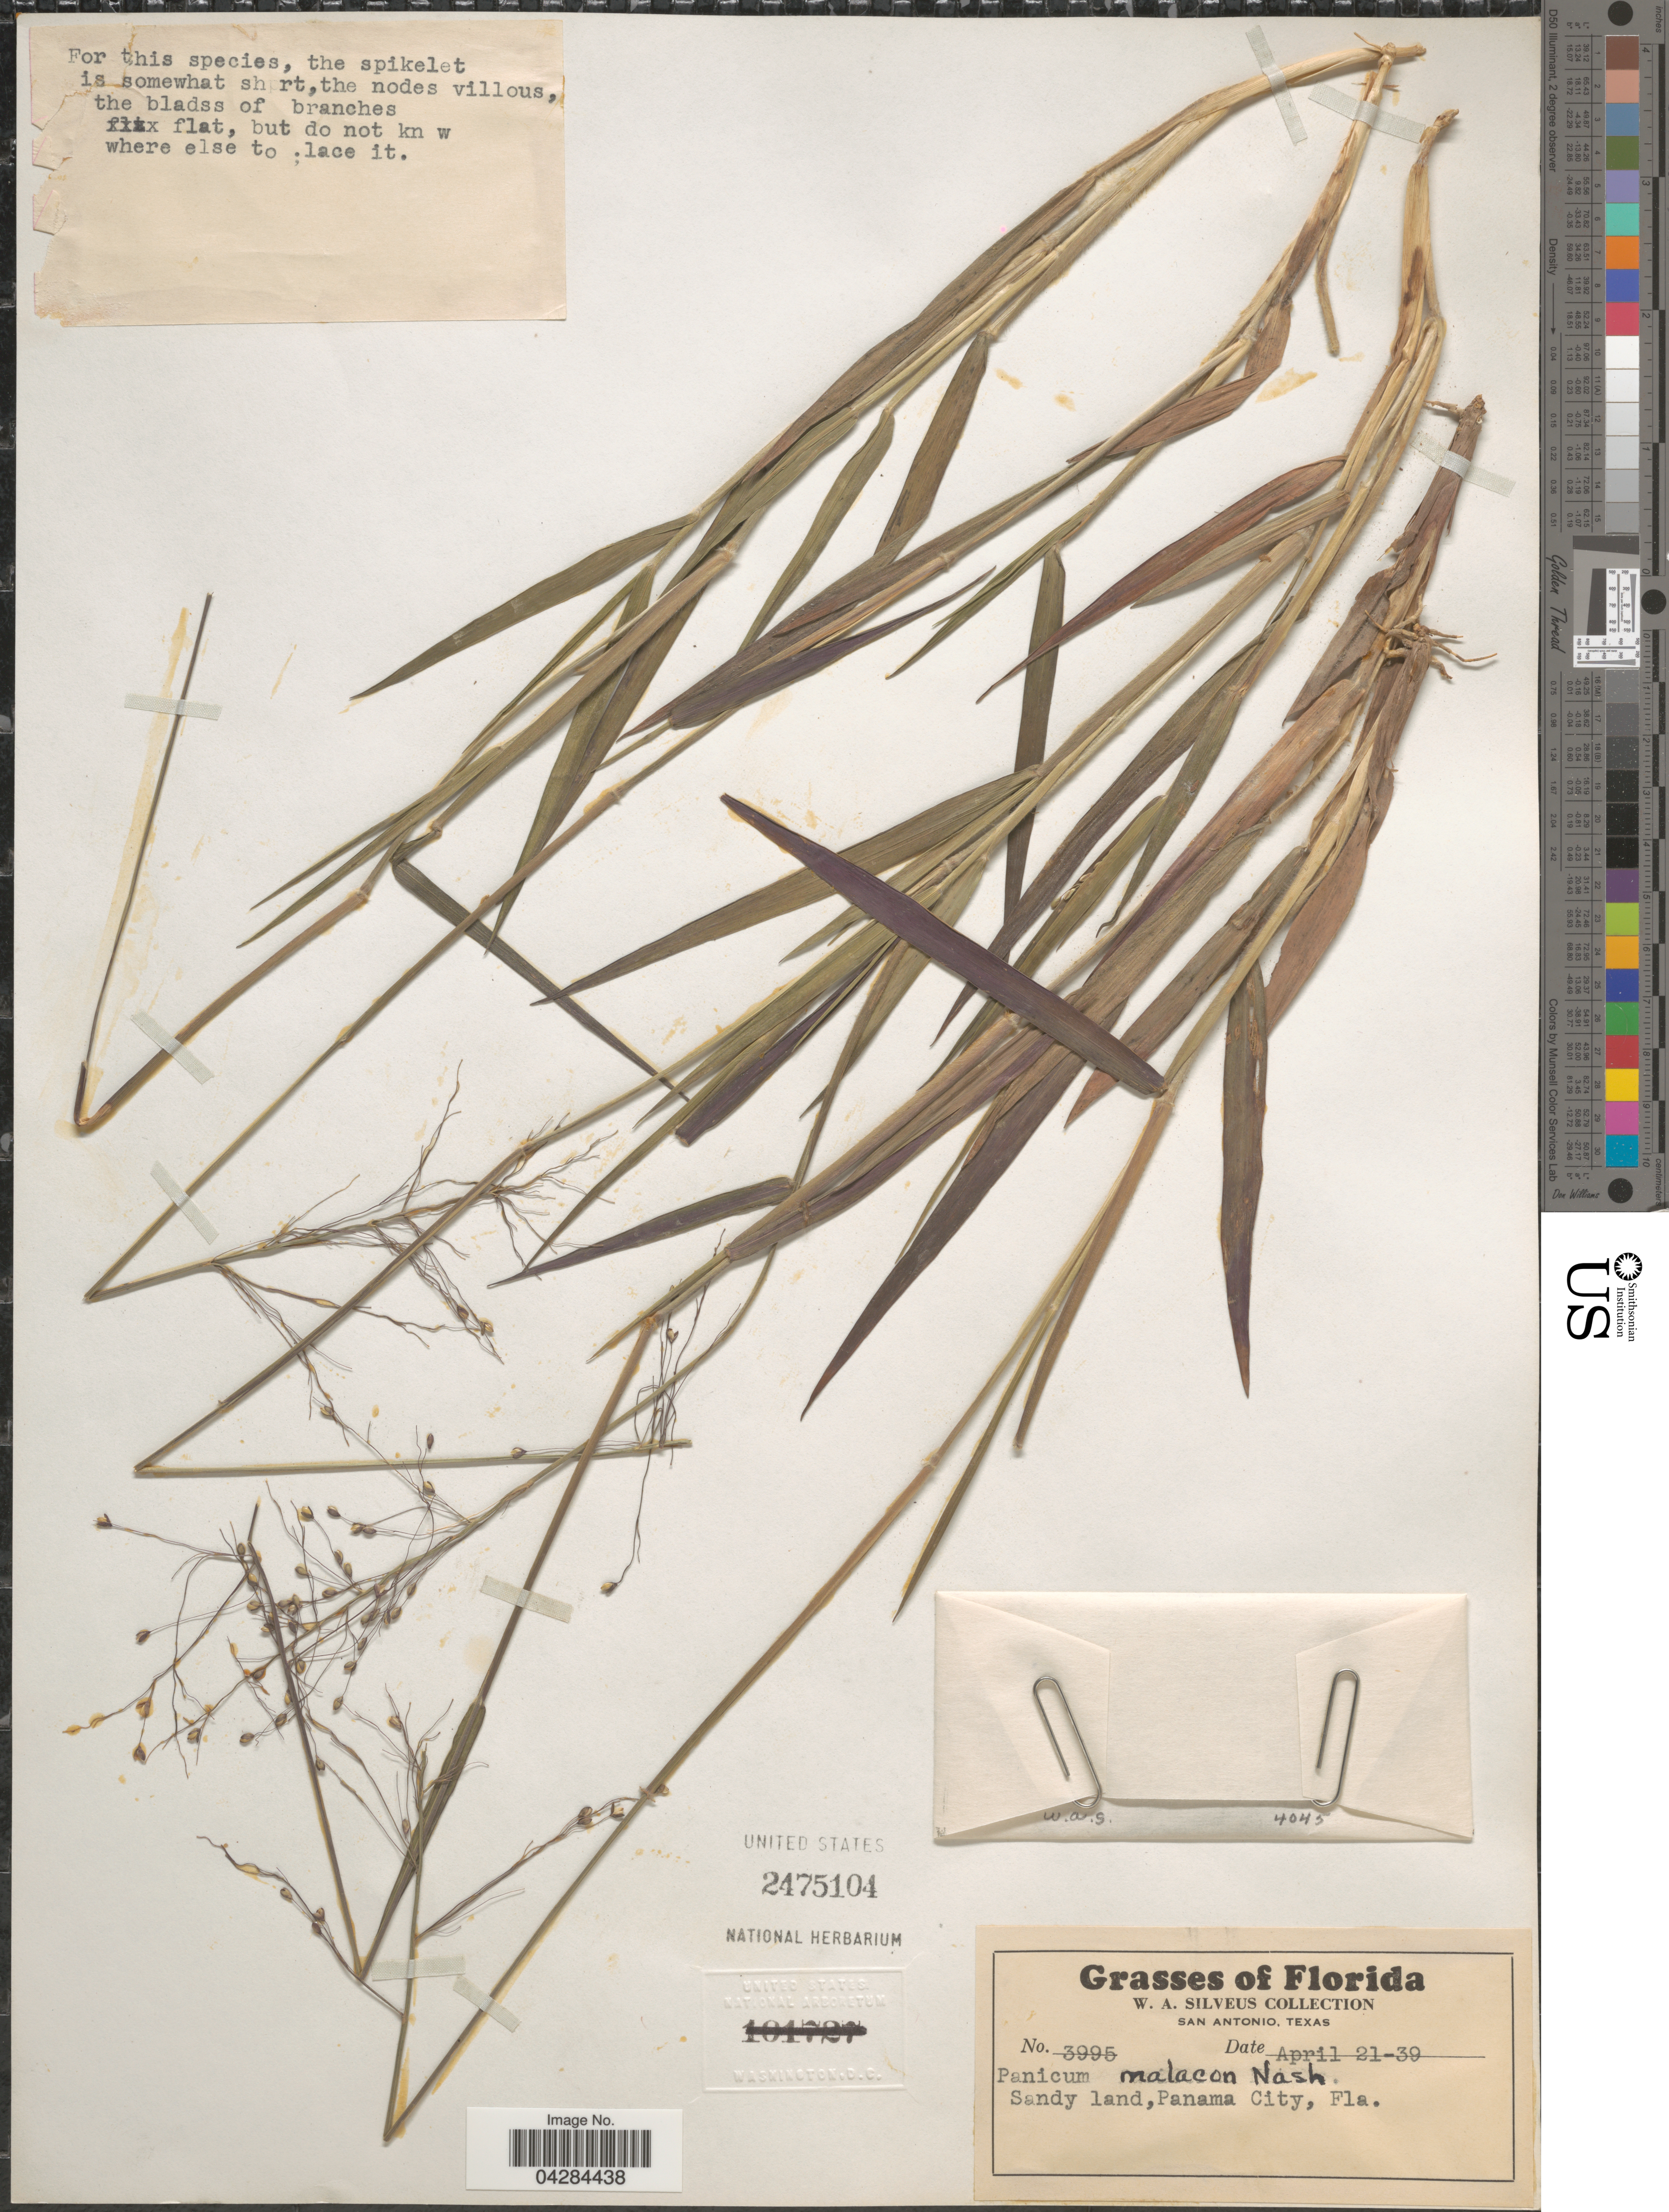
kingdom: Plantae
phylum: Tracheophyta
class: Liliopsida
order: Poales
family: Poaceae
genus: Dichanthelium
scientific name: Dichanthelium ovale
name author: (Elliott) Gould & C.A. Clark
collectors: W. Silveus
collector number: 3995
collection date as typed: Transcribed d/m/y: 21/4/39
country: United States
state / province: Florida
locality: Sandy land, Panama City.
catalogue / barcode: US 2475104